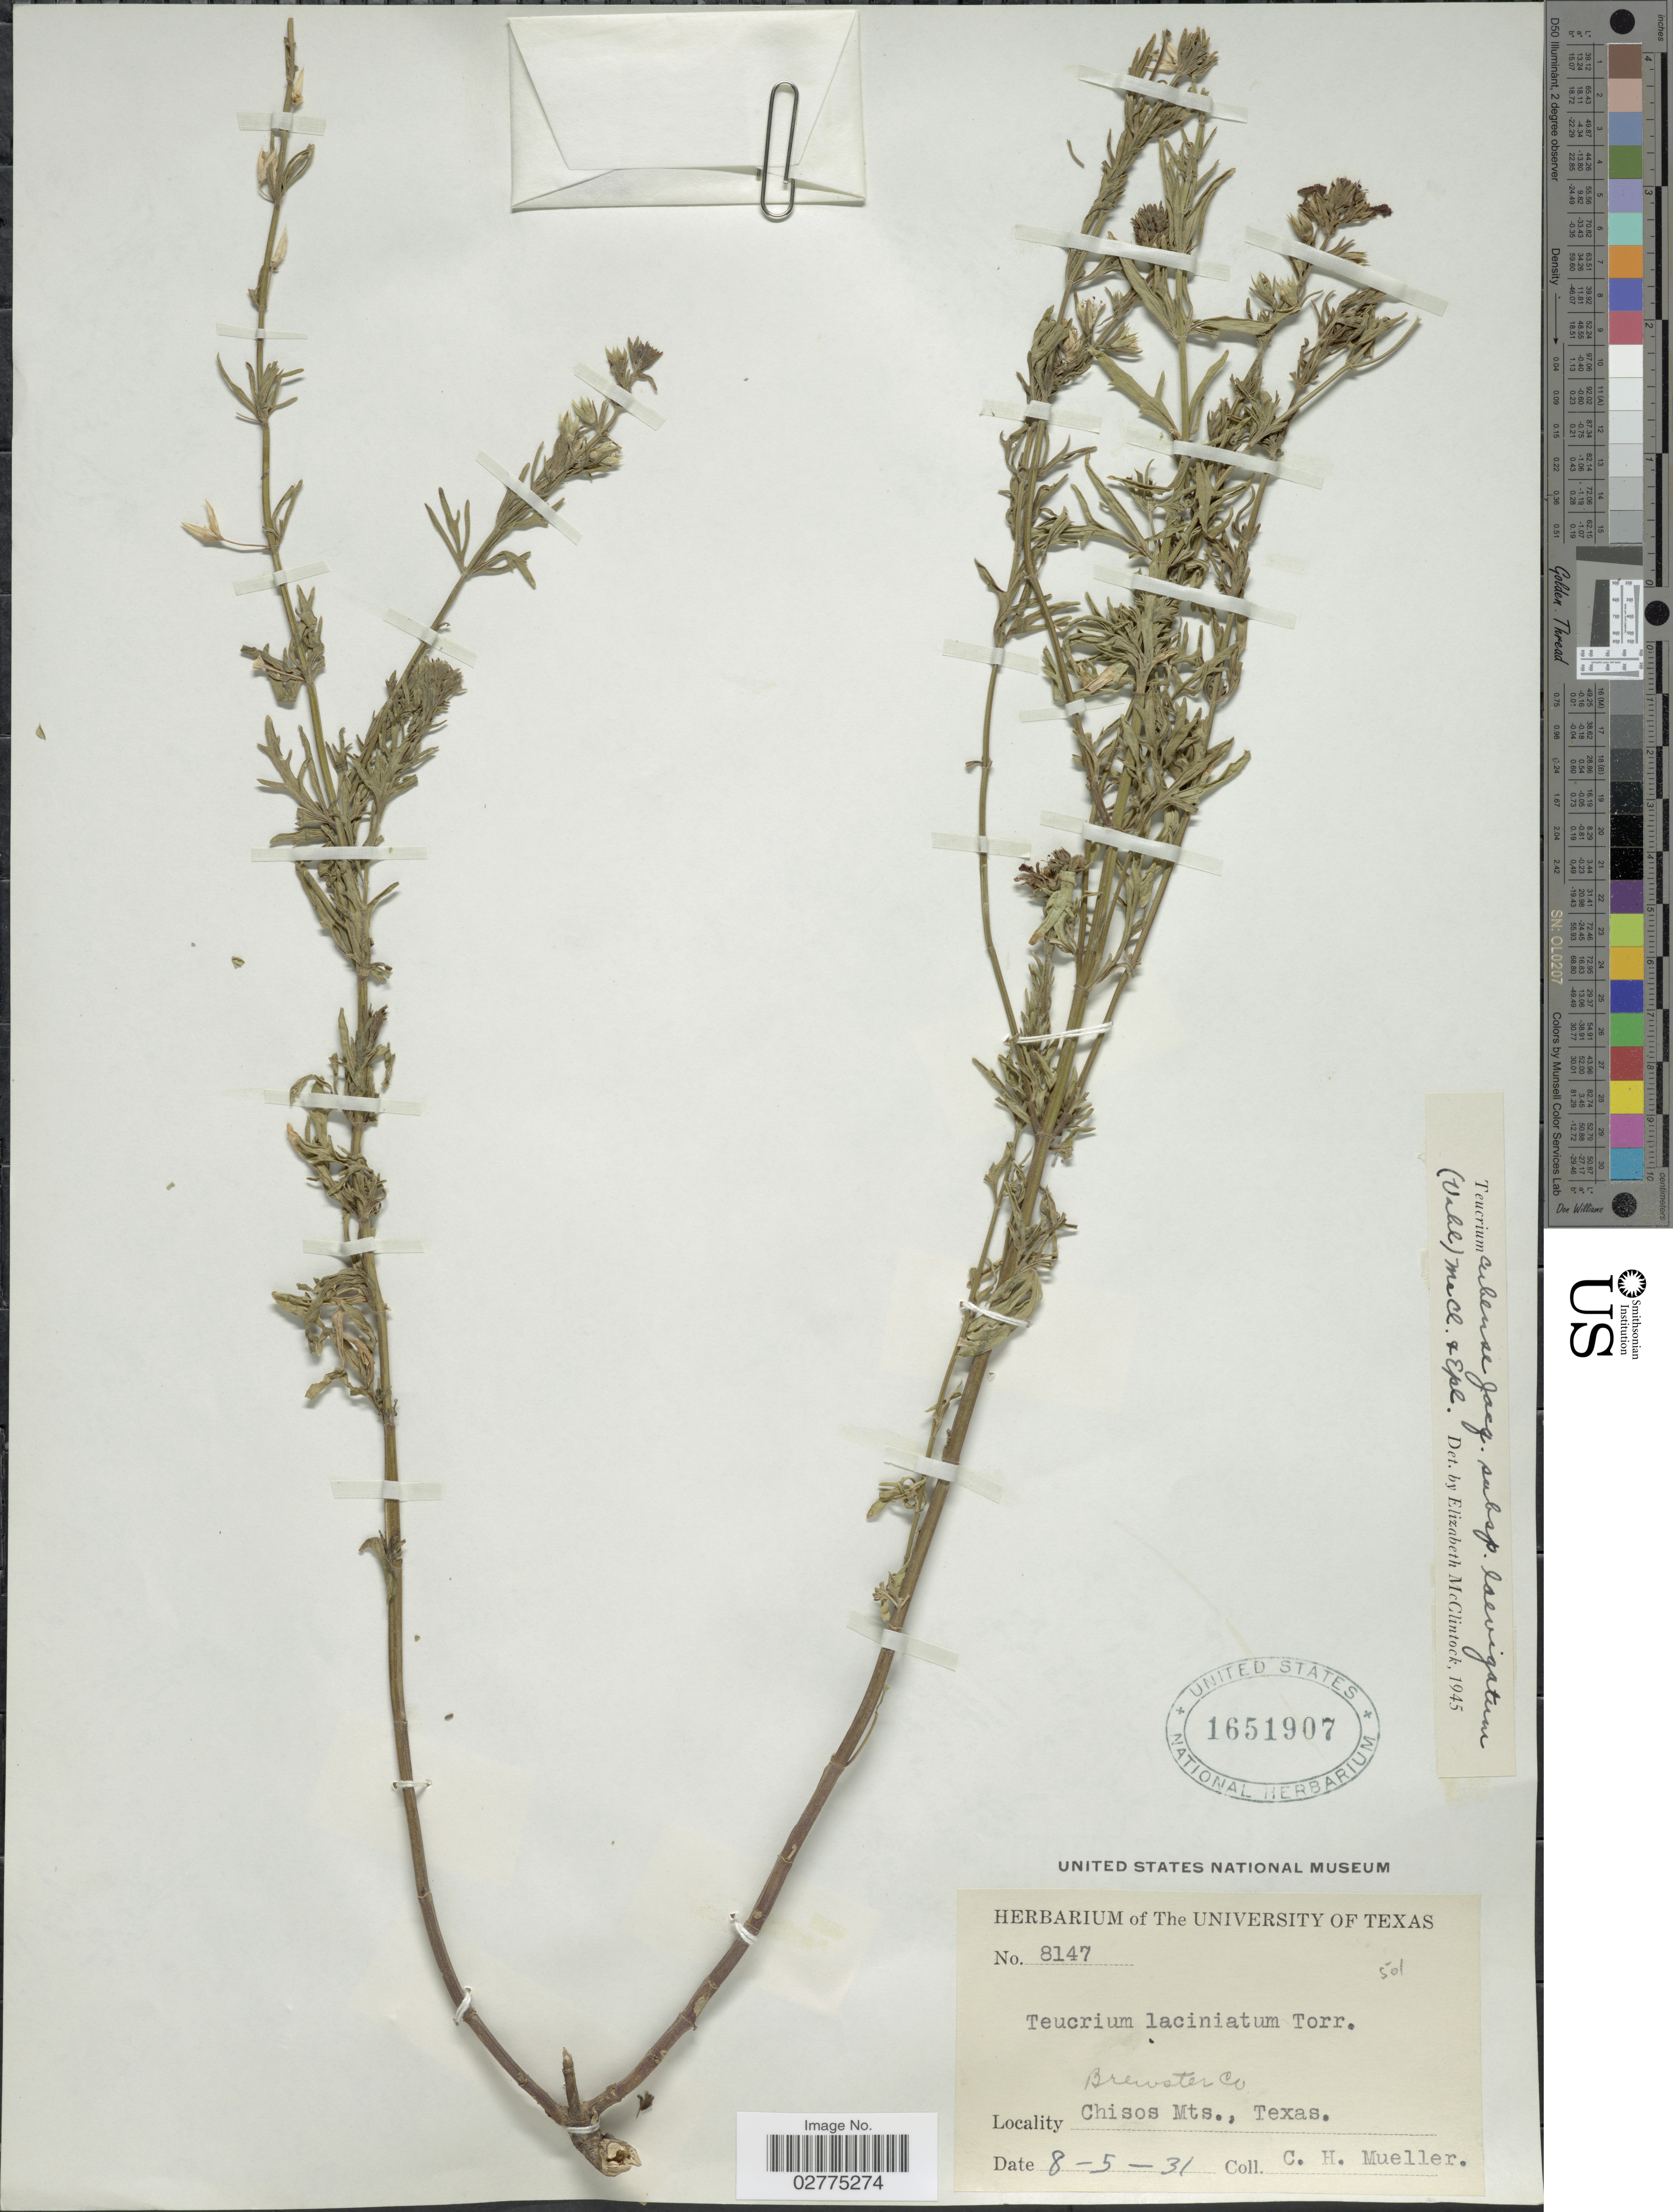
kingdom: Plantae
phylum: Tracheophyta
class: Magnoliopsida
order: Lamiales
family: Lamiaceae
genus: Teucrium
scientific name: Teucrium cubense subsp. laevigatum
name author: Jacq.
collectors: C. H. Mueller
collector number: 8147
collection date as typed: Transcribed d/m/y: 8/5/31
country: United States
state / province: Texas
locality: Brewster Co., Chisos Mts., Texas.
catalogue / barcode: US 1651907